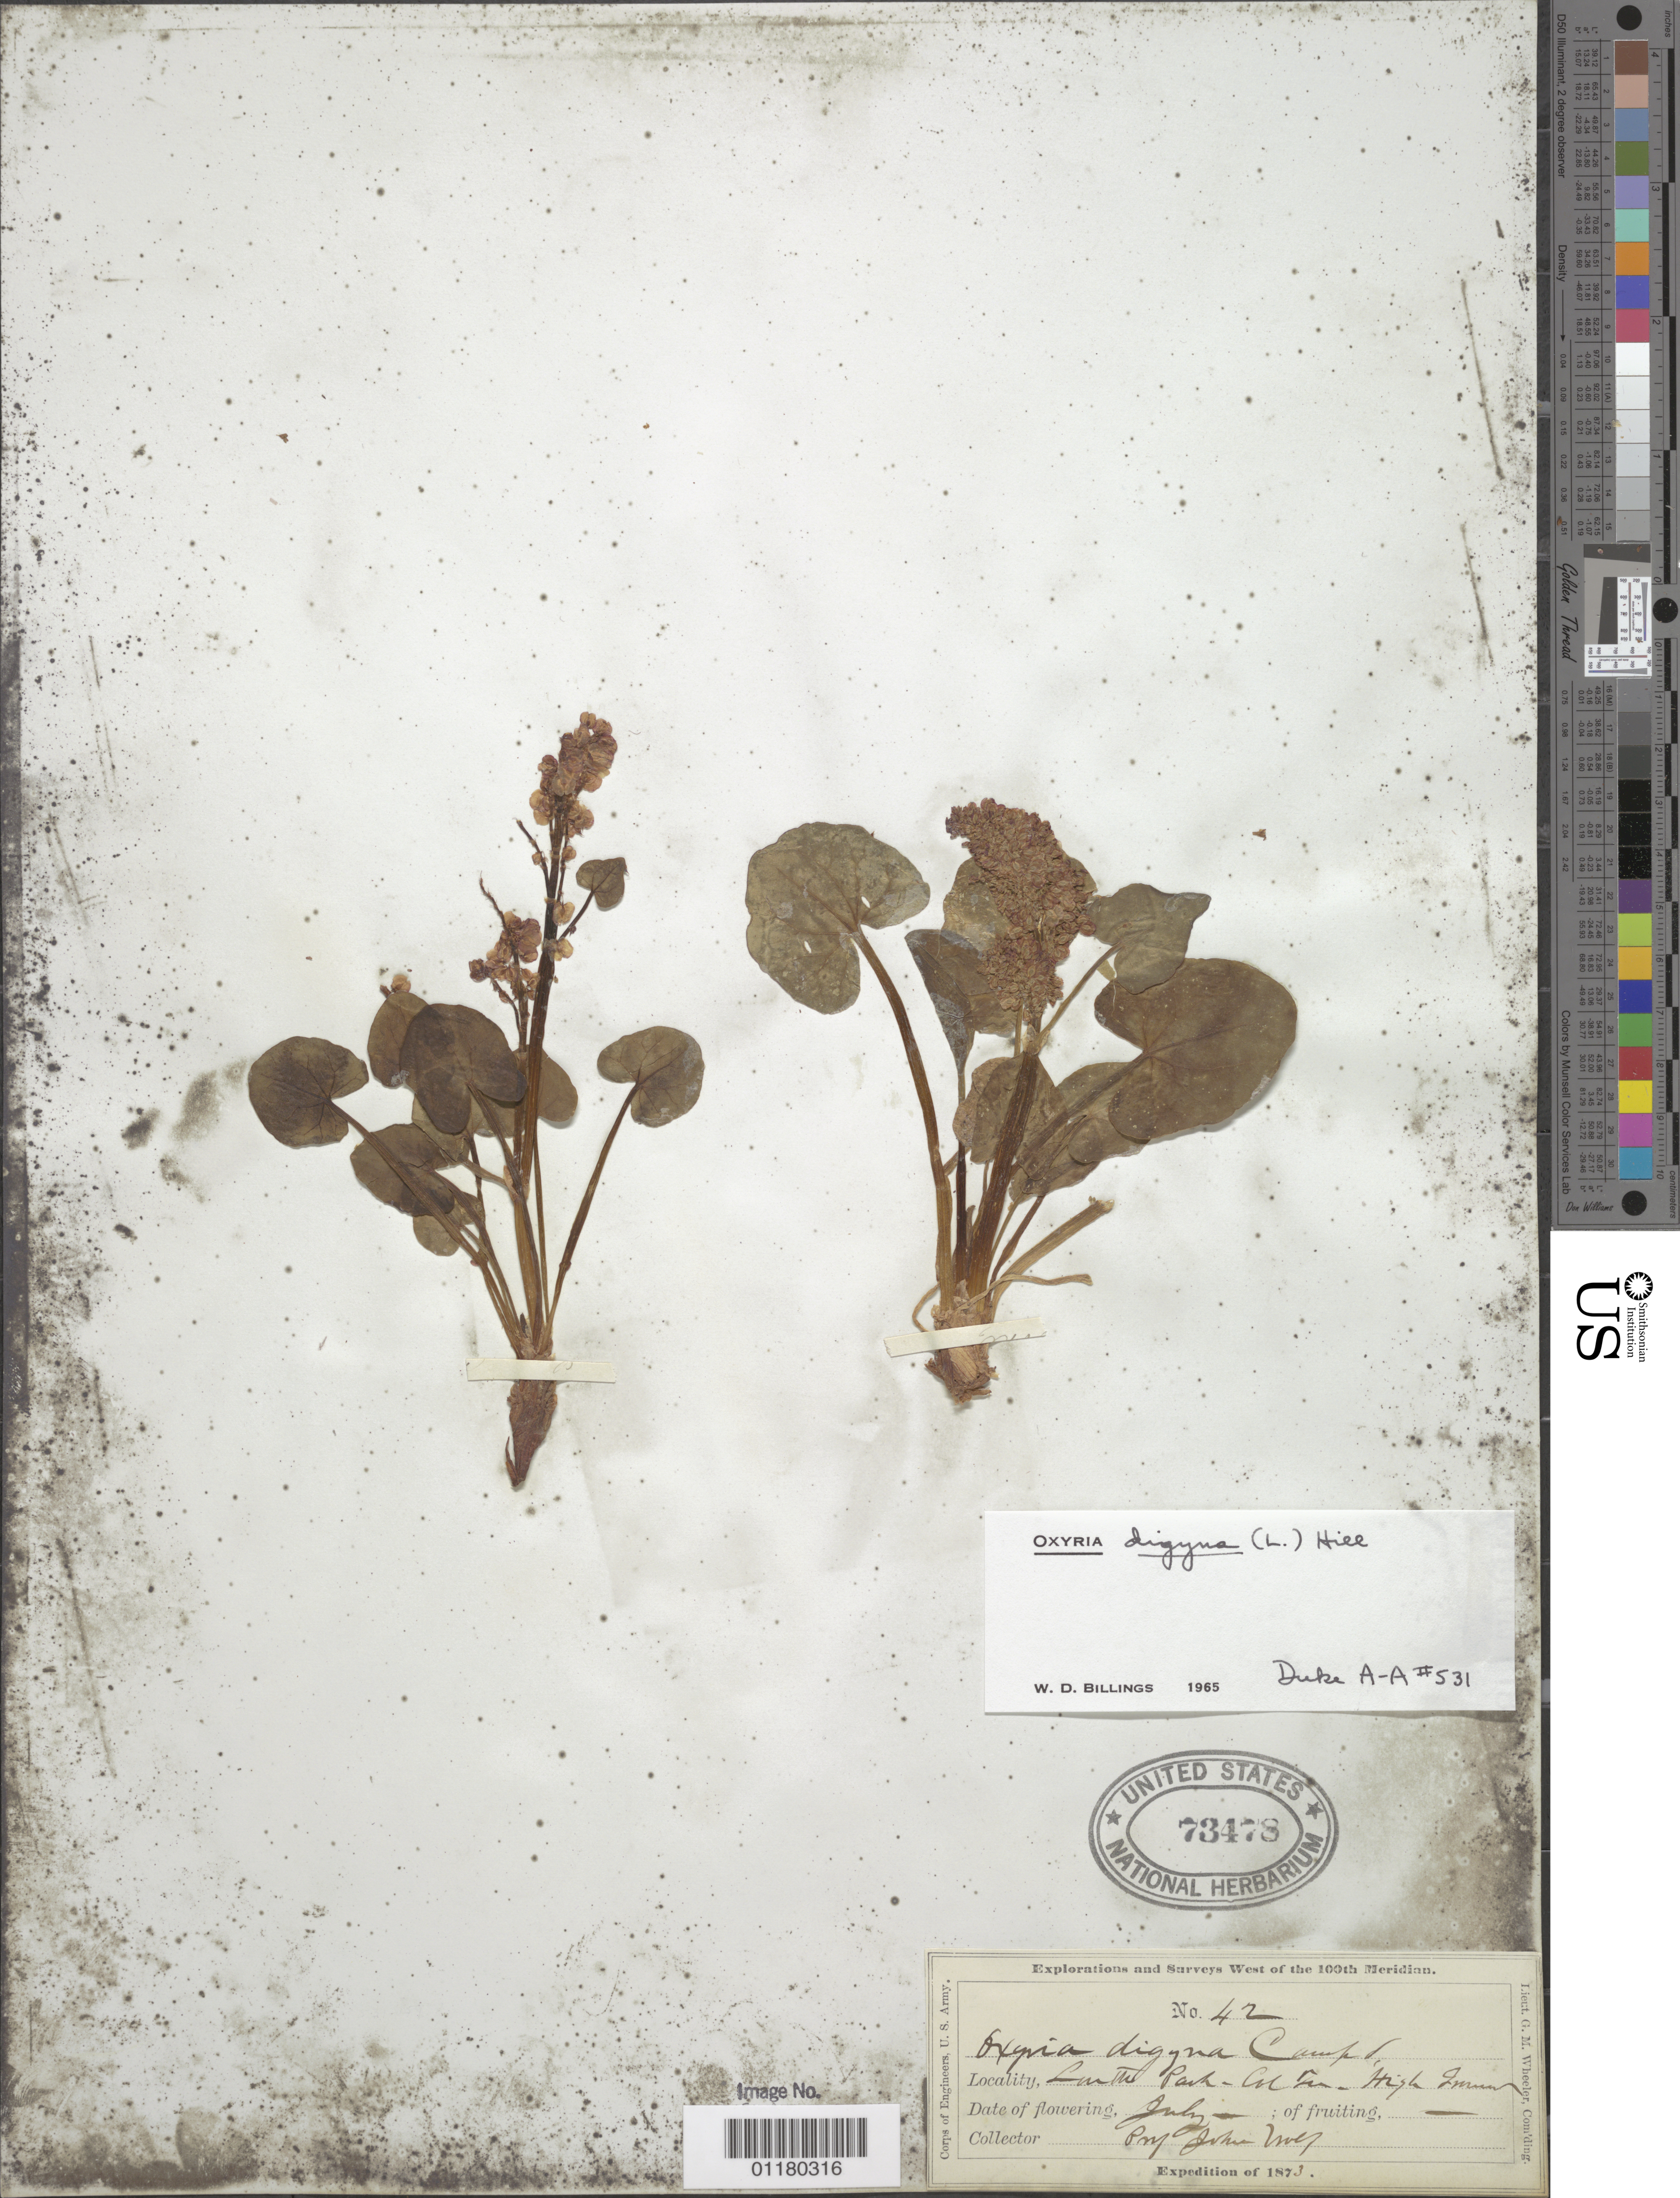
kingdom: Plantae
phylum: Tracheophyta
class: Magnoliopsida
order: Caryophyllales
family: Polygonaceae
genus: Oxyria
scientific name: Oxyria digyna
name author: (L.) Hill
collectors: J. Wolf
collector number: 42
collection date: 1873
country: United States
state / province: Colorado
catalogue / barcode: US 73478